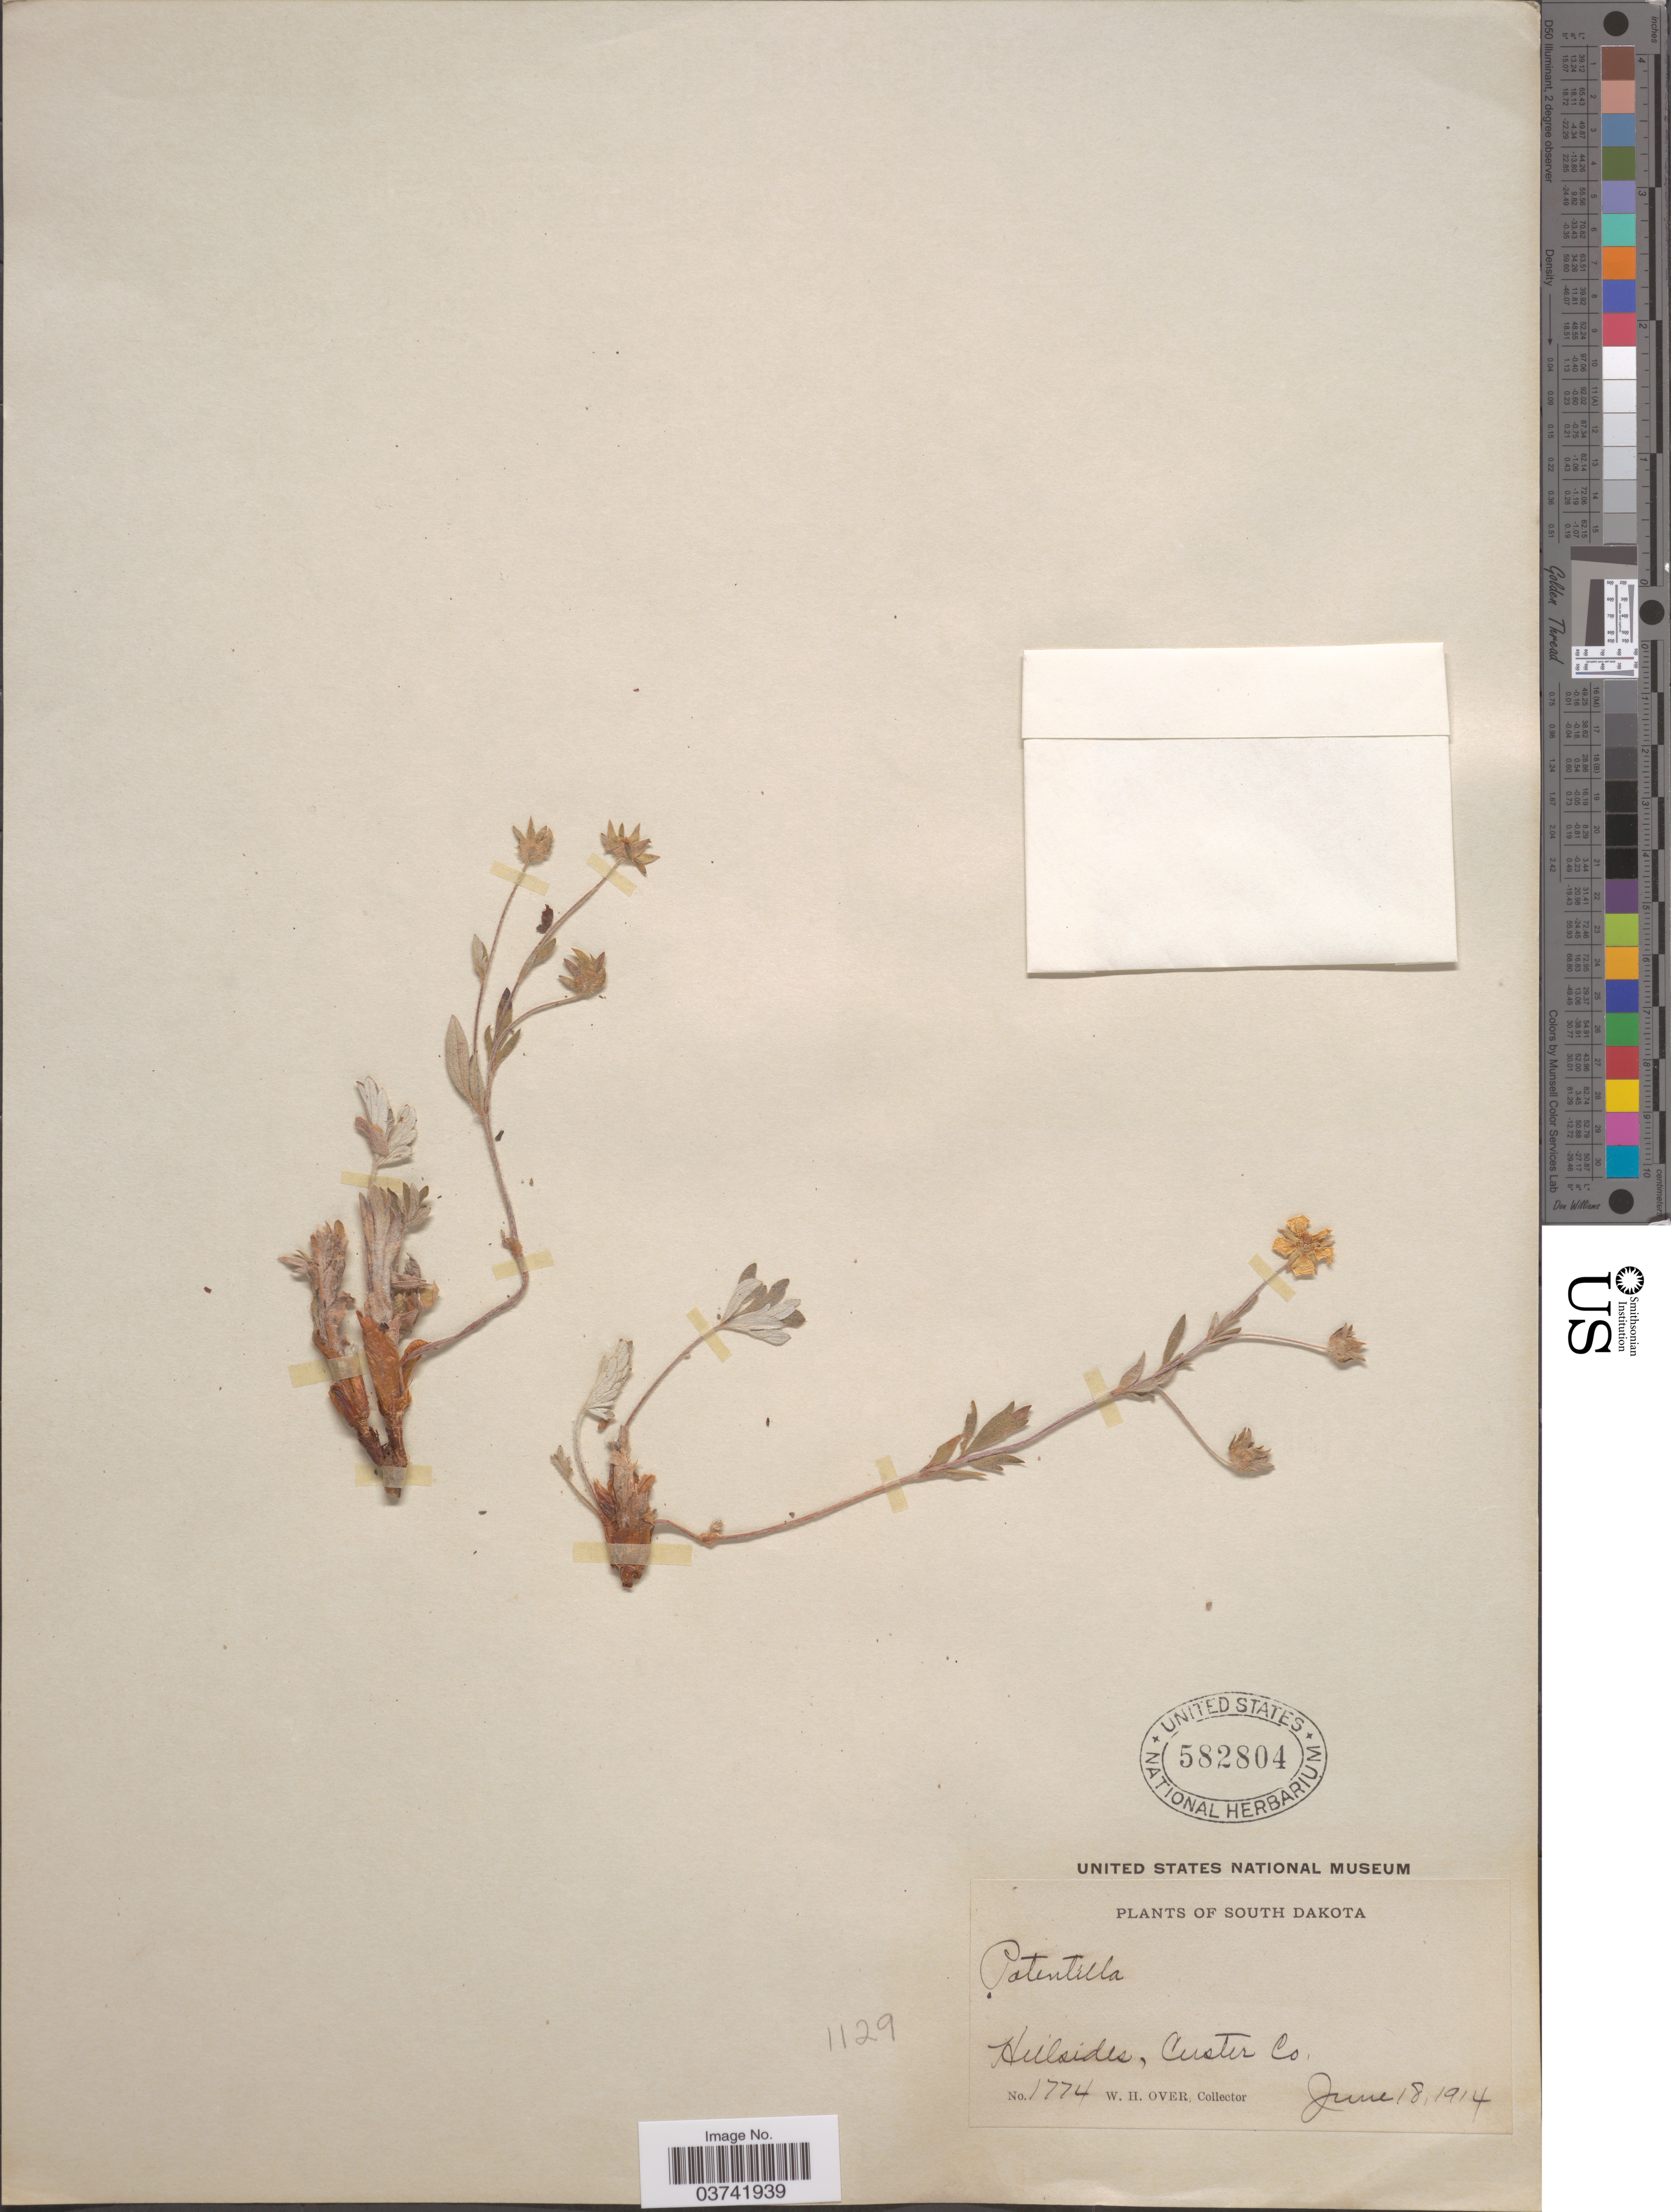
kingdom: Plantae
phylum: Tracheophyta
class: Magnoliopsida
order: Rosales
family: Rosaceae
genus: Potentilla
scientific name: Potentilla sp.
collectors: W. Over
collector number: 1774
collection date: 1914-06-18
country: United States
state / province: South Dakota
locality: Hillsides, Custer Co.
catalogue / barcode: US 582804